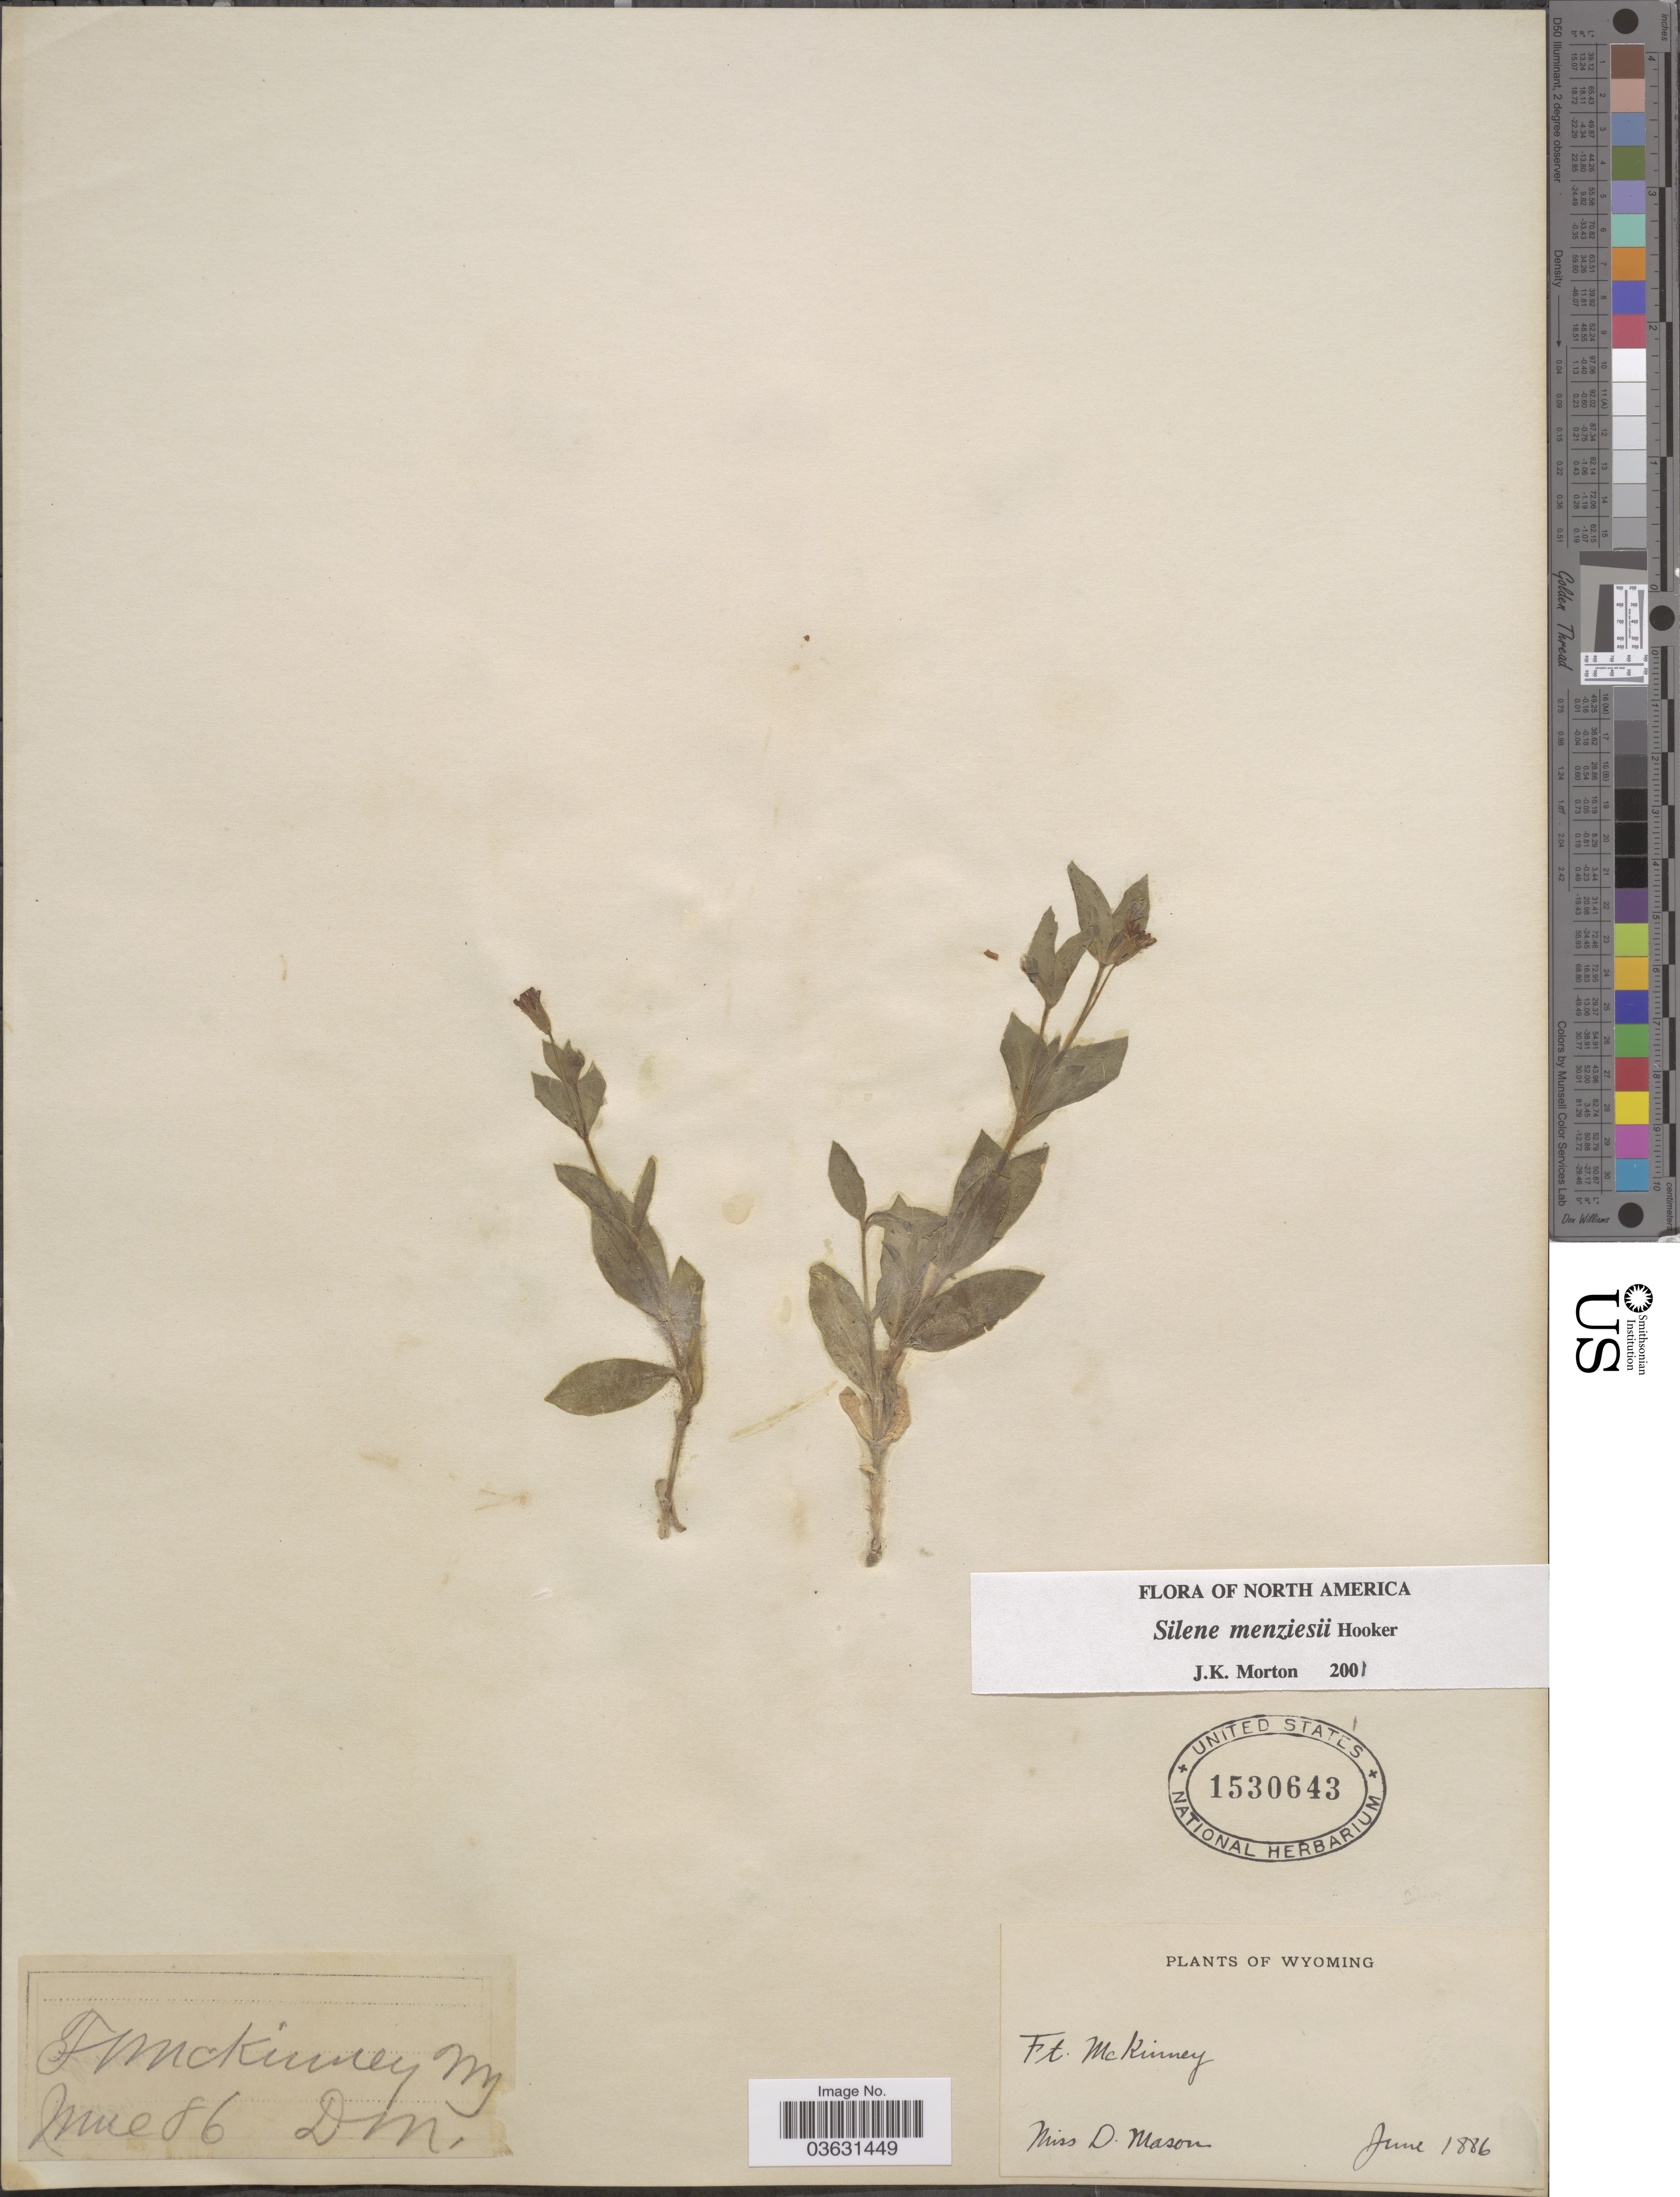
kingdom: Plantae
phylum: Tracheophyta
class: Magnoliopsida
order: Caryophyllales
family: Caryophyllaceae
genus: Silene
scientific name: Silene menziesii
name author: Hook.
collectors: D. Mason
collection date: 1886-06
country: United States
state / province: Wyoming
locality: Ft. McKinney.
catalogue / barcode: US 1530643